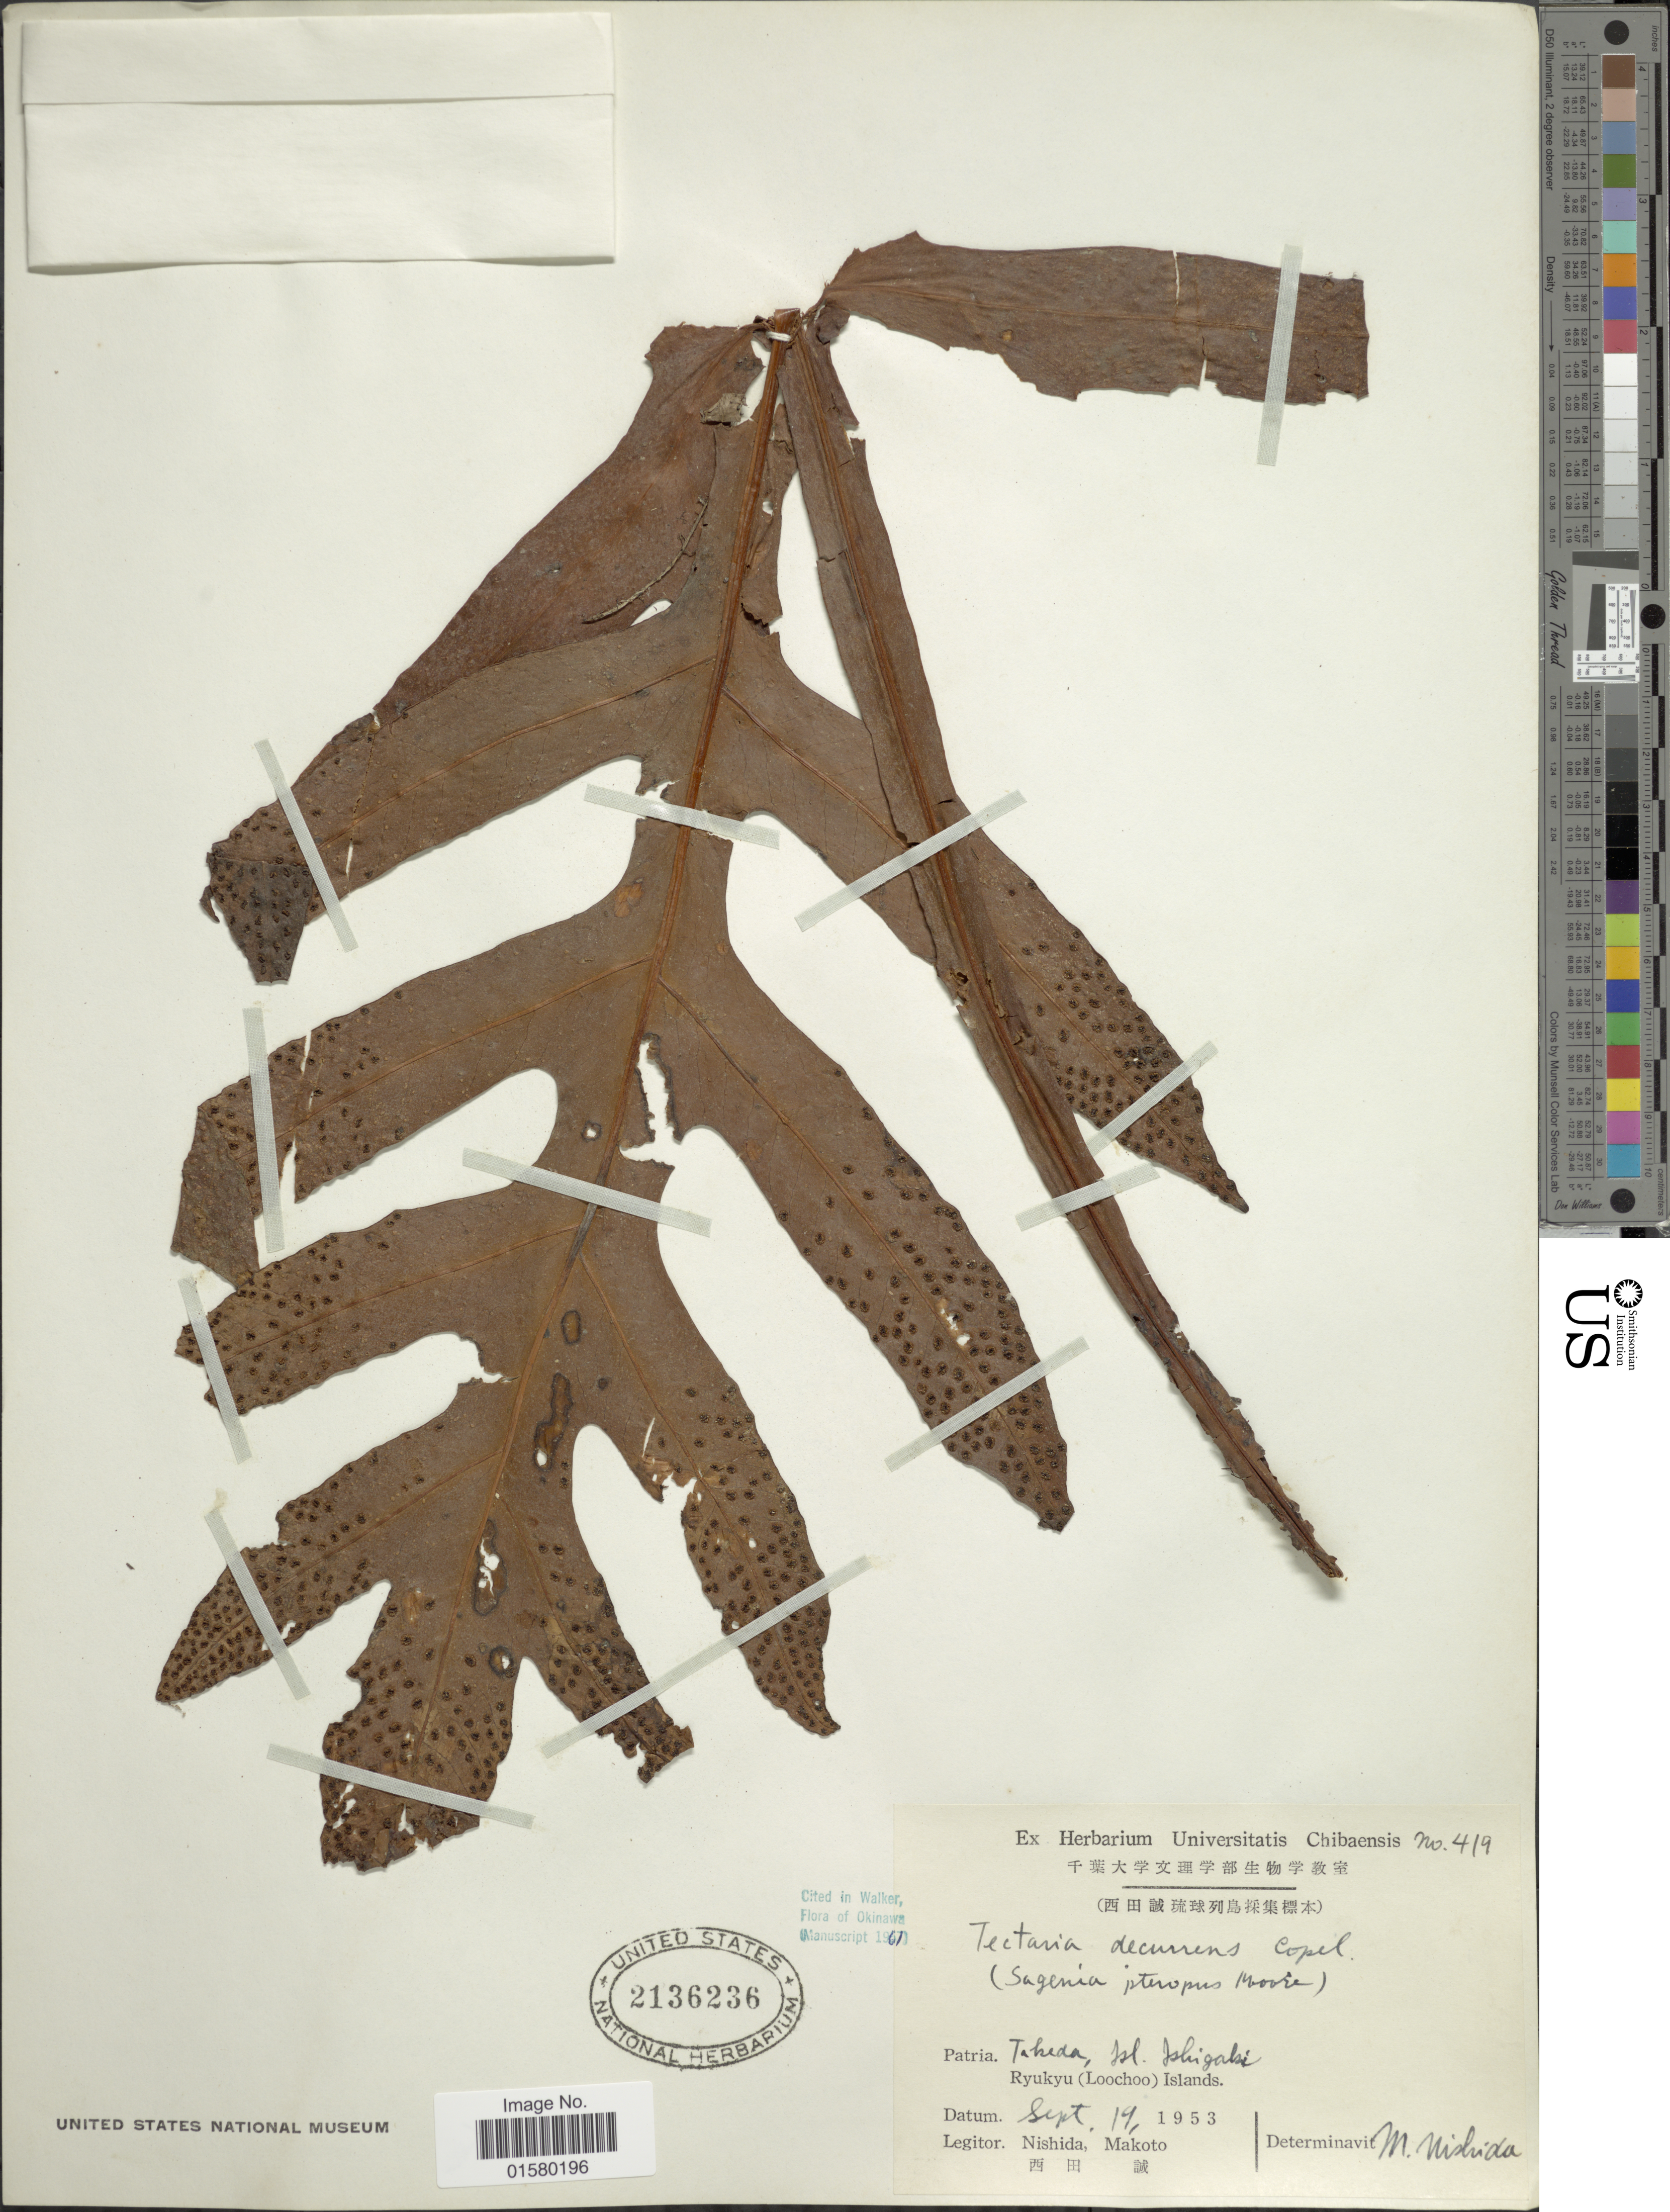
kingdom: Plantae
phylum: Tracheophyta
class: Polypodiopsida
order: Polypodiales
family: Tectariaceae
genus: Tectaria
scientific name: Tectaria decurrens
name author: (Presel.) Copel. in Elmer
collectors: Nishida & Makoto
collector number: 419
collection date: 1953-09-19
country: Japan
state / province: Okinawa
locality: Takeda, Isl. Ishigaki.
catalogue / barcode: US 2136236